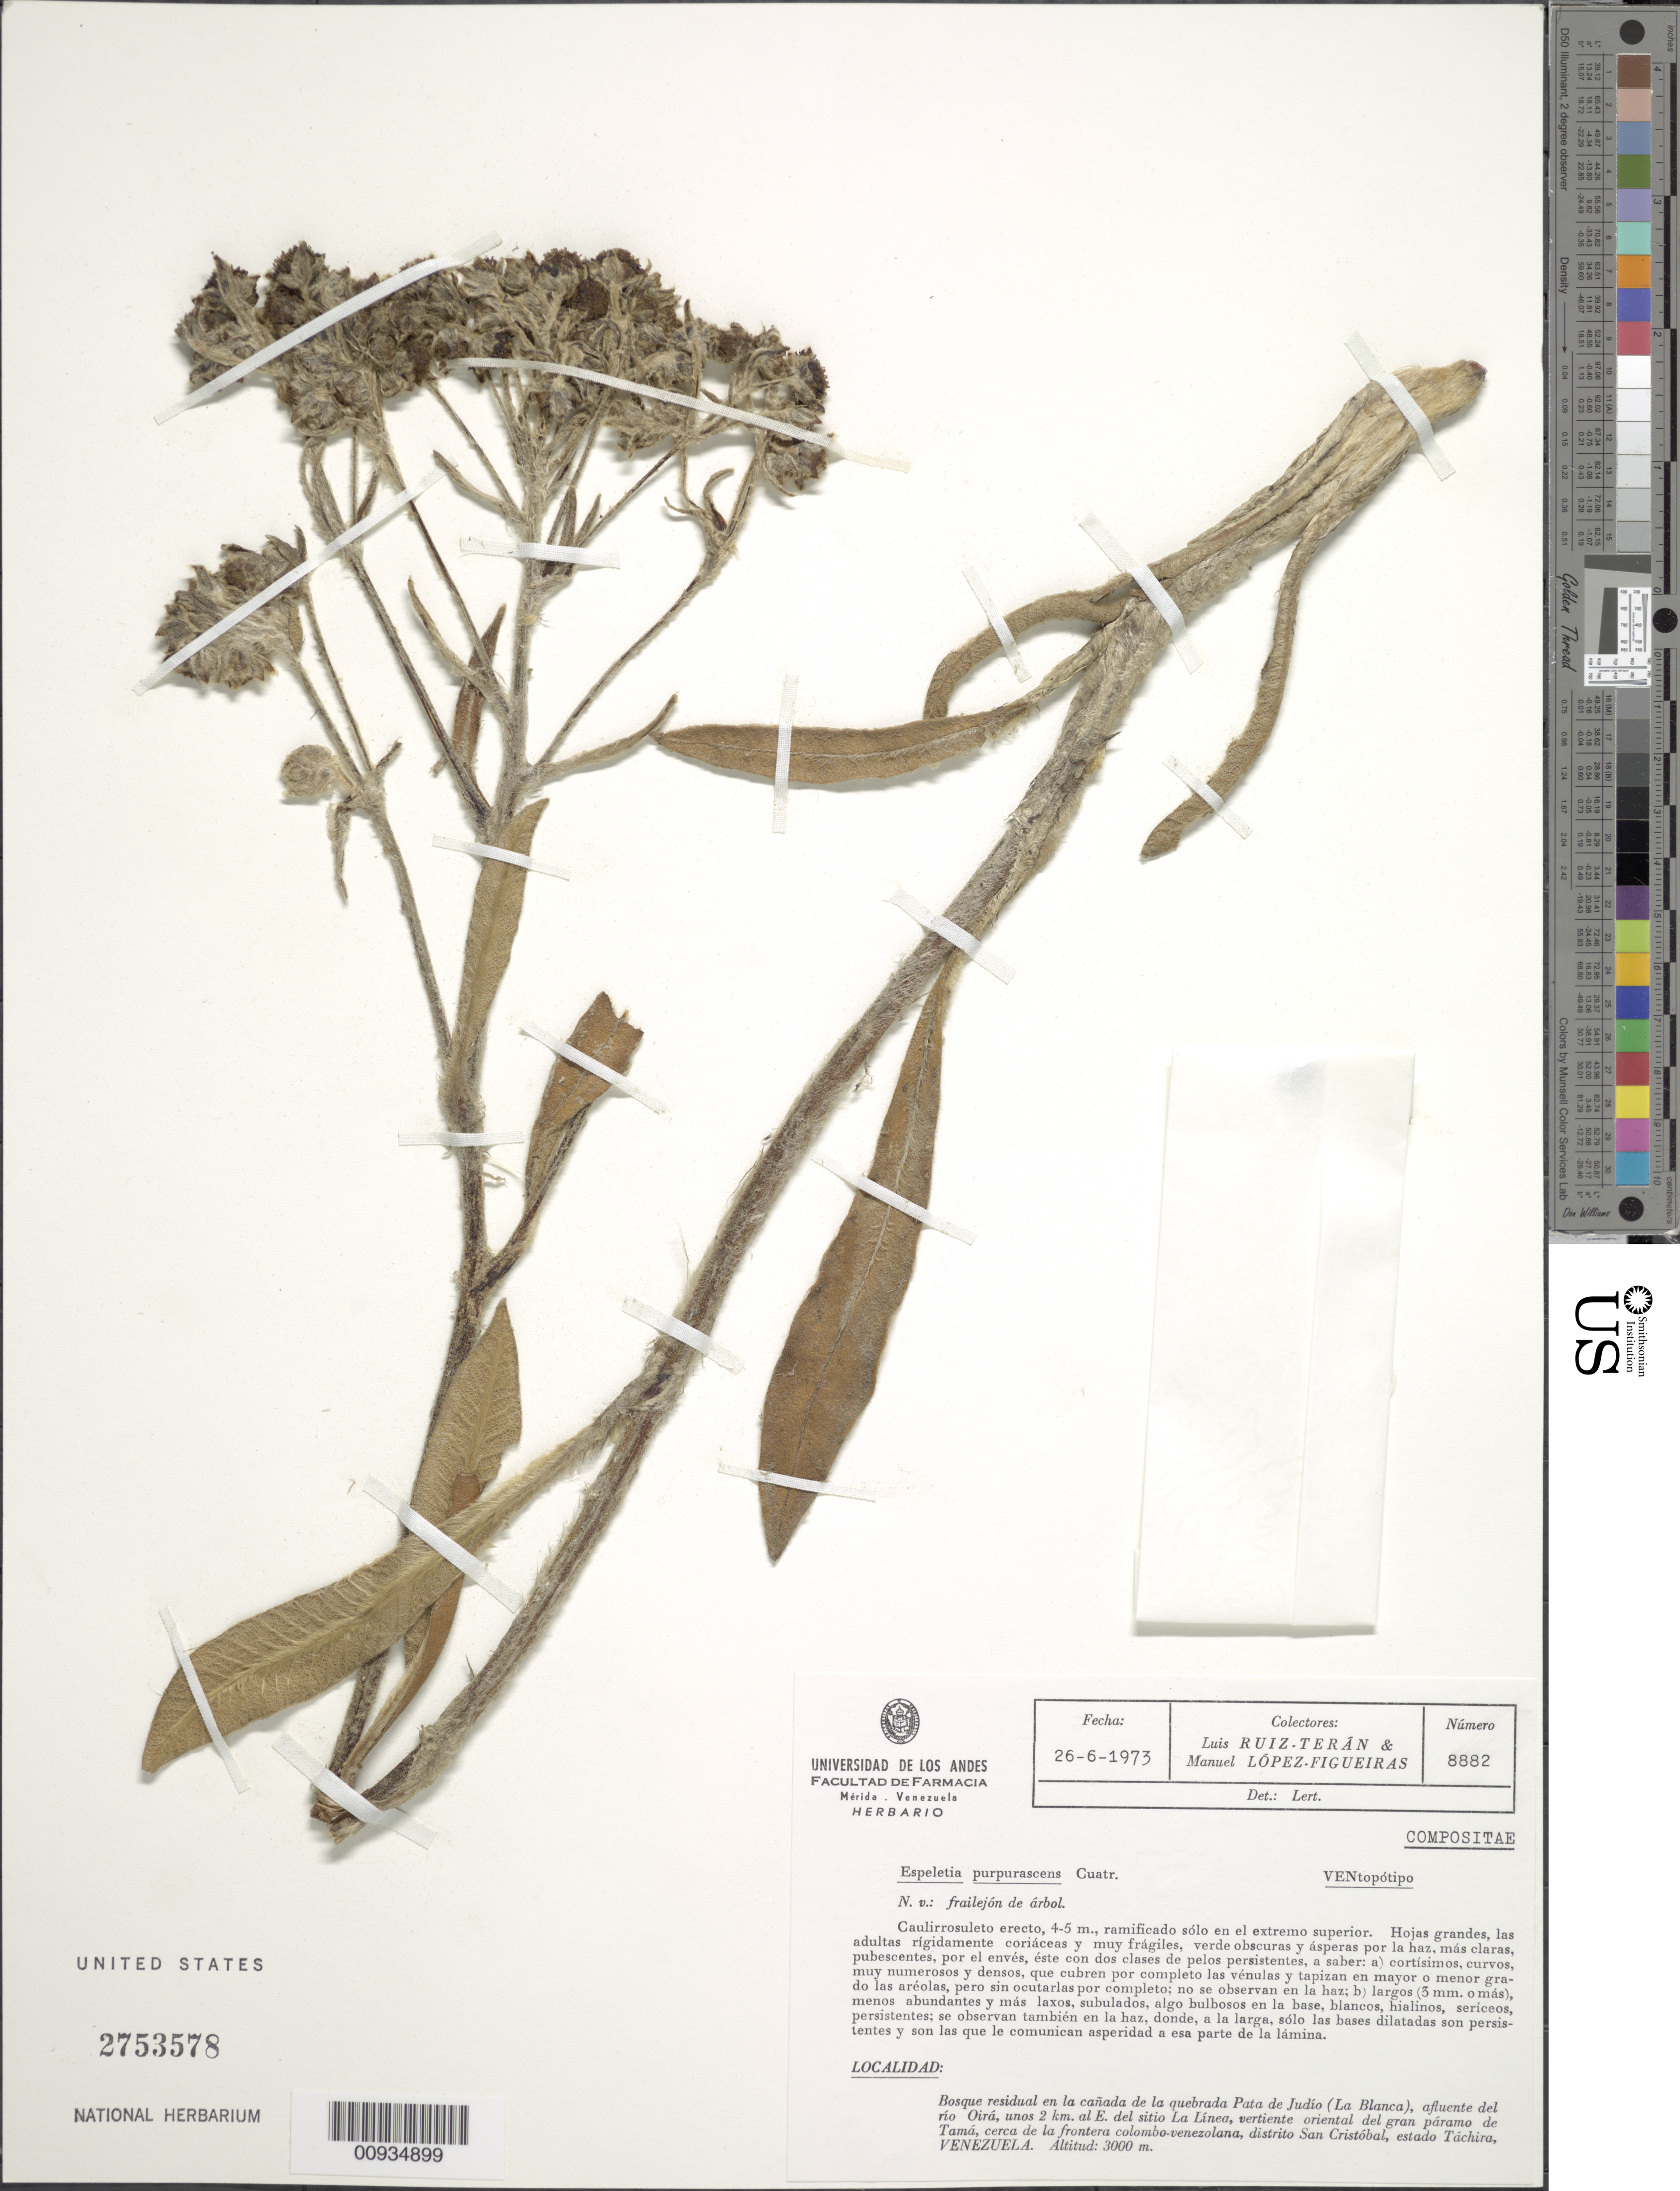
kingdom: Plantae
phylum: Tracheophyta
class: Magnoliopsida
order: Asterales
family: Asteraceae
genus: Espeletiopsis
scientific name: Espeletiopsis purpurascens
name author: (Cuatrec.) Cuatrec.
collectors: L. Teran & M. López Figueiras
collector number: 8882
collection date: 1973-06-26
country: Venezuela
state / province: Tachira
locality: Bosque residual en la canada de la quebrada Pata de Judio (La Blanca), afluente del rio Oira, unos 2 km al E del sitio La Linea, vertiente oriental del gran paramo de Tama, cerca de la frontera colombo-venezolana, Distrito San Cristobal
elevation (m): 3000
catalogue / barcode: US 2753578